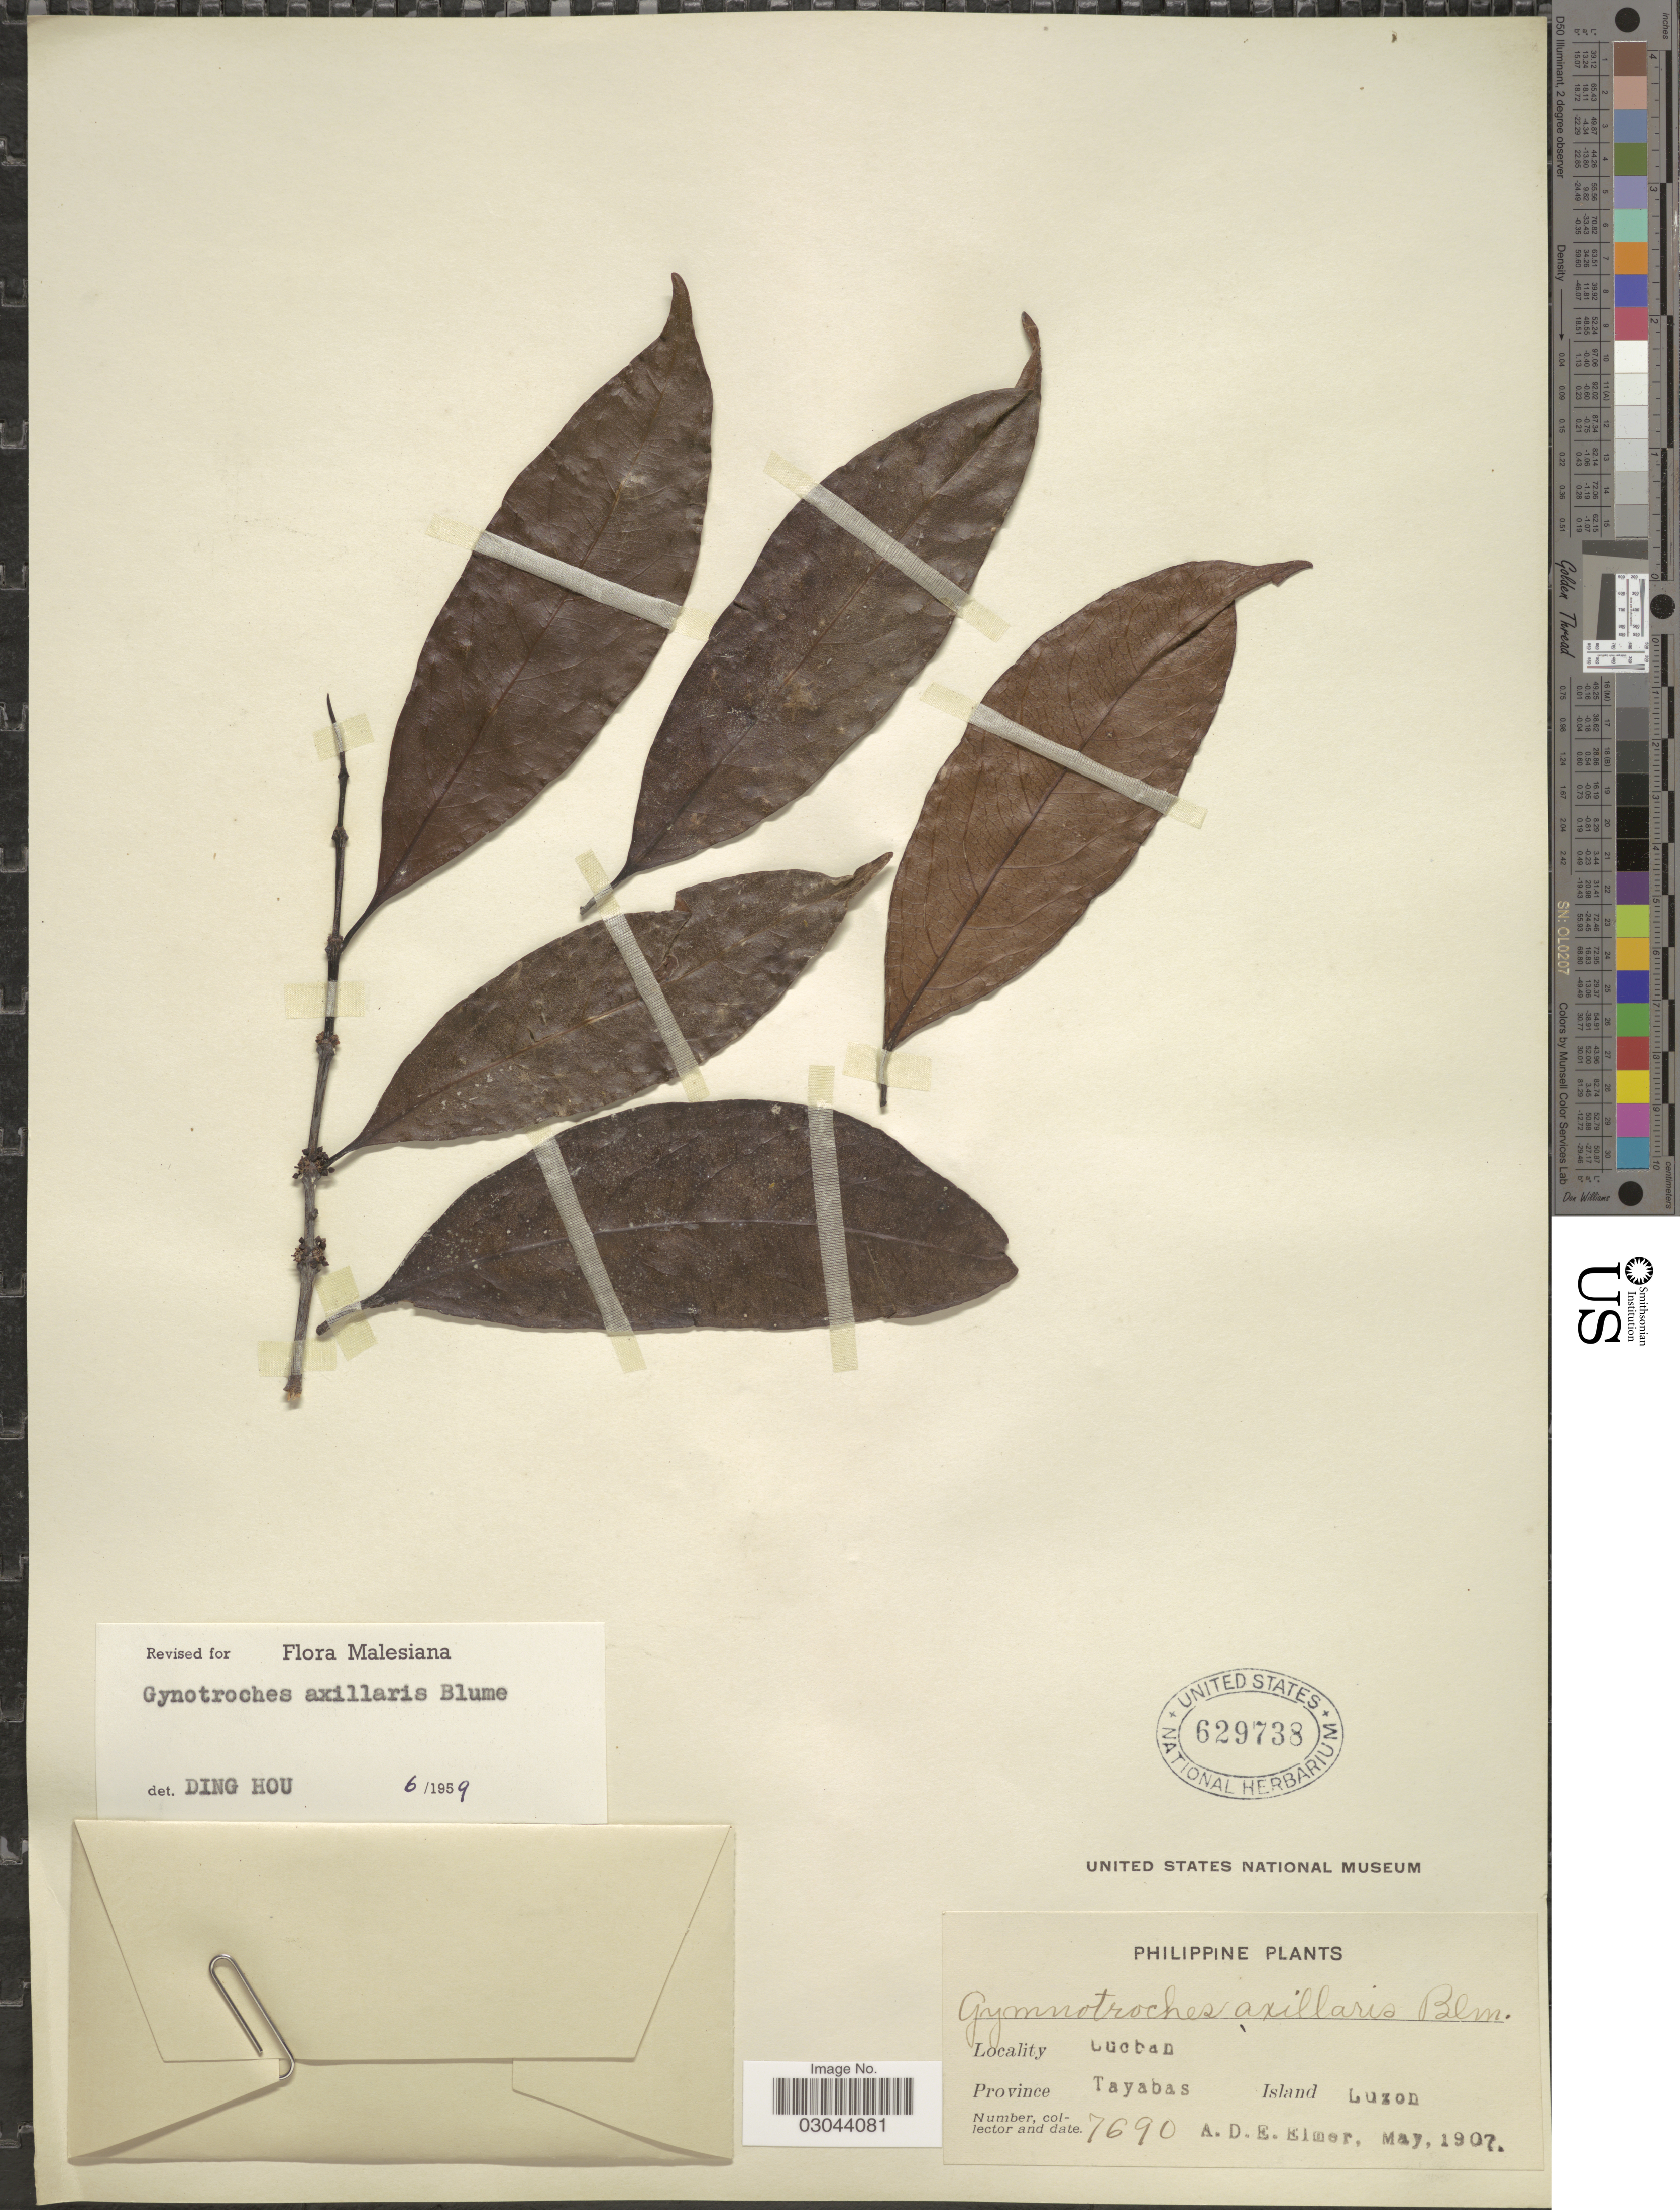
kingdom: Plantae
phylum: Tracheophyta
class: Magnoliopsida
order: Malpighiales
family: Rhizophoraceae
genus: Gynotroches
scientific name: Gynotroches axillaris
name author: Blume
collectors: A. D. E. Elmer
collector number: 7690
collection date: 1907-05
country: Philippines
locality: Lucban. Province Tayabas. Island Luzon.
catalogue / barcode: US 629738